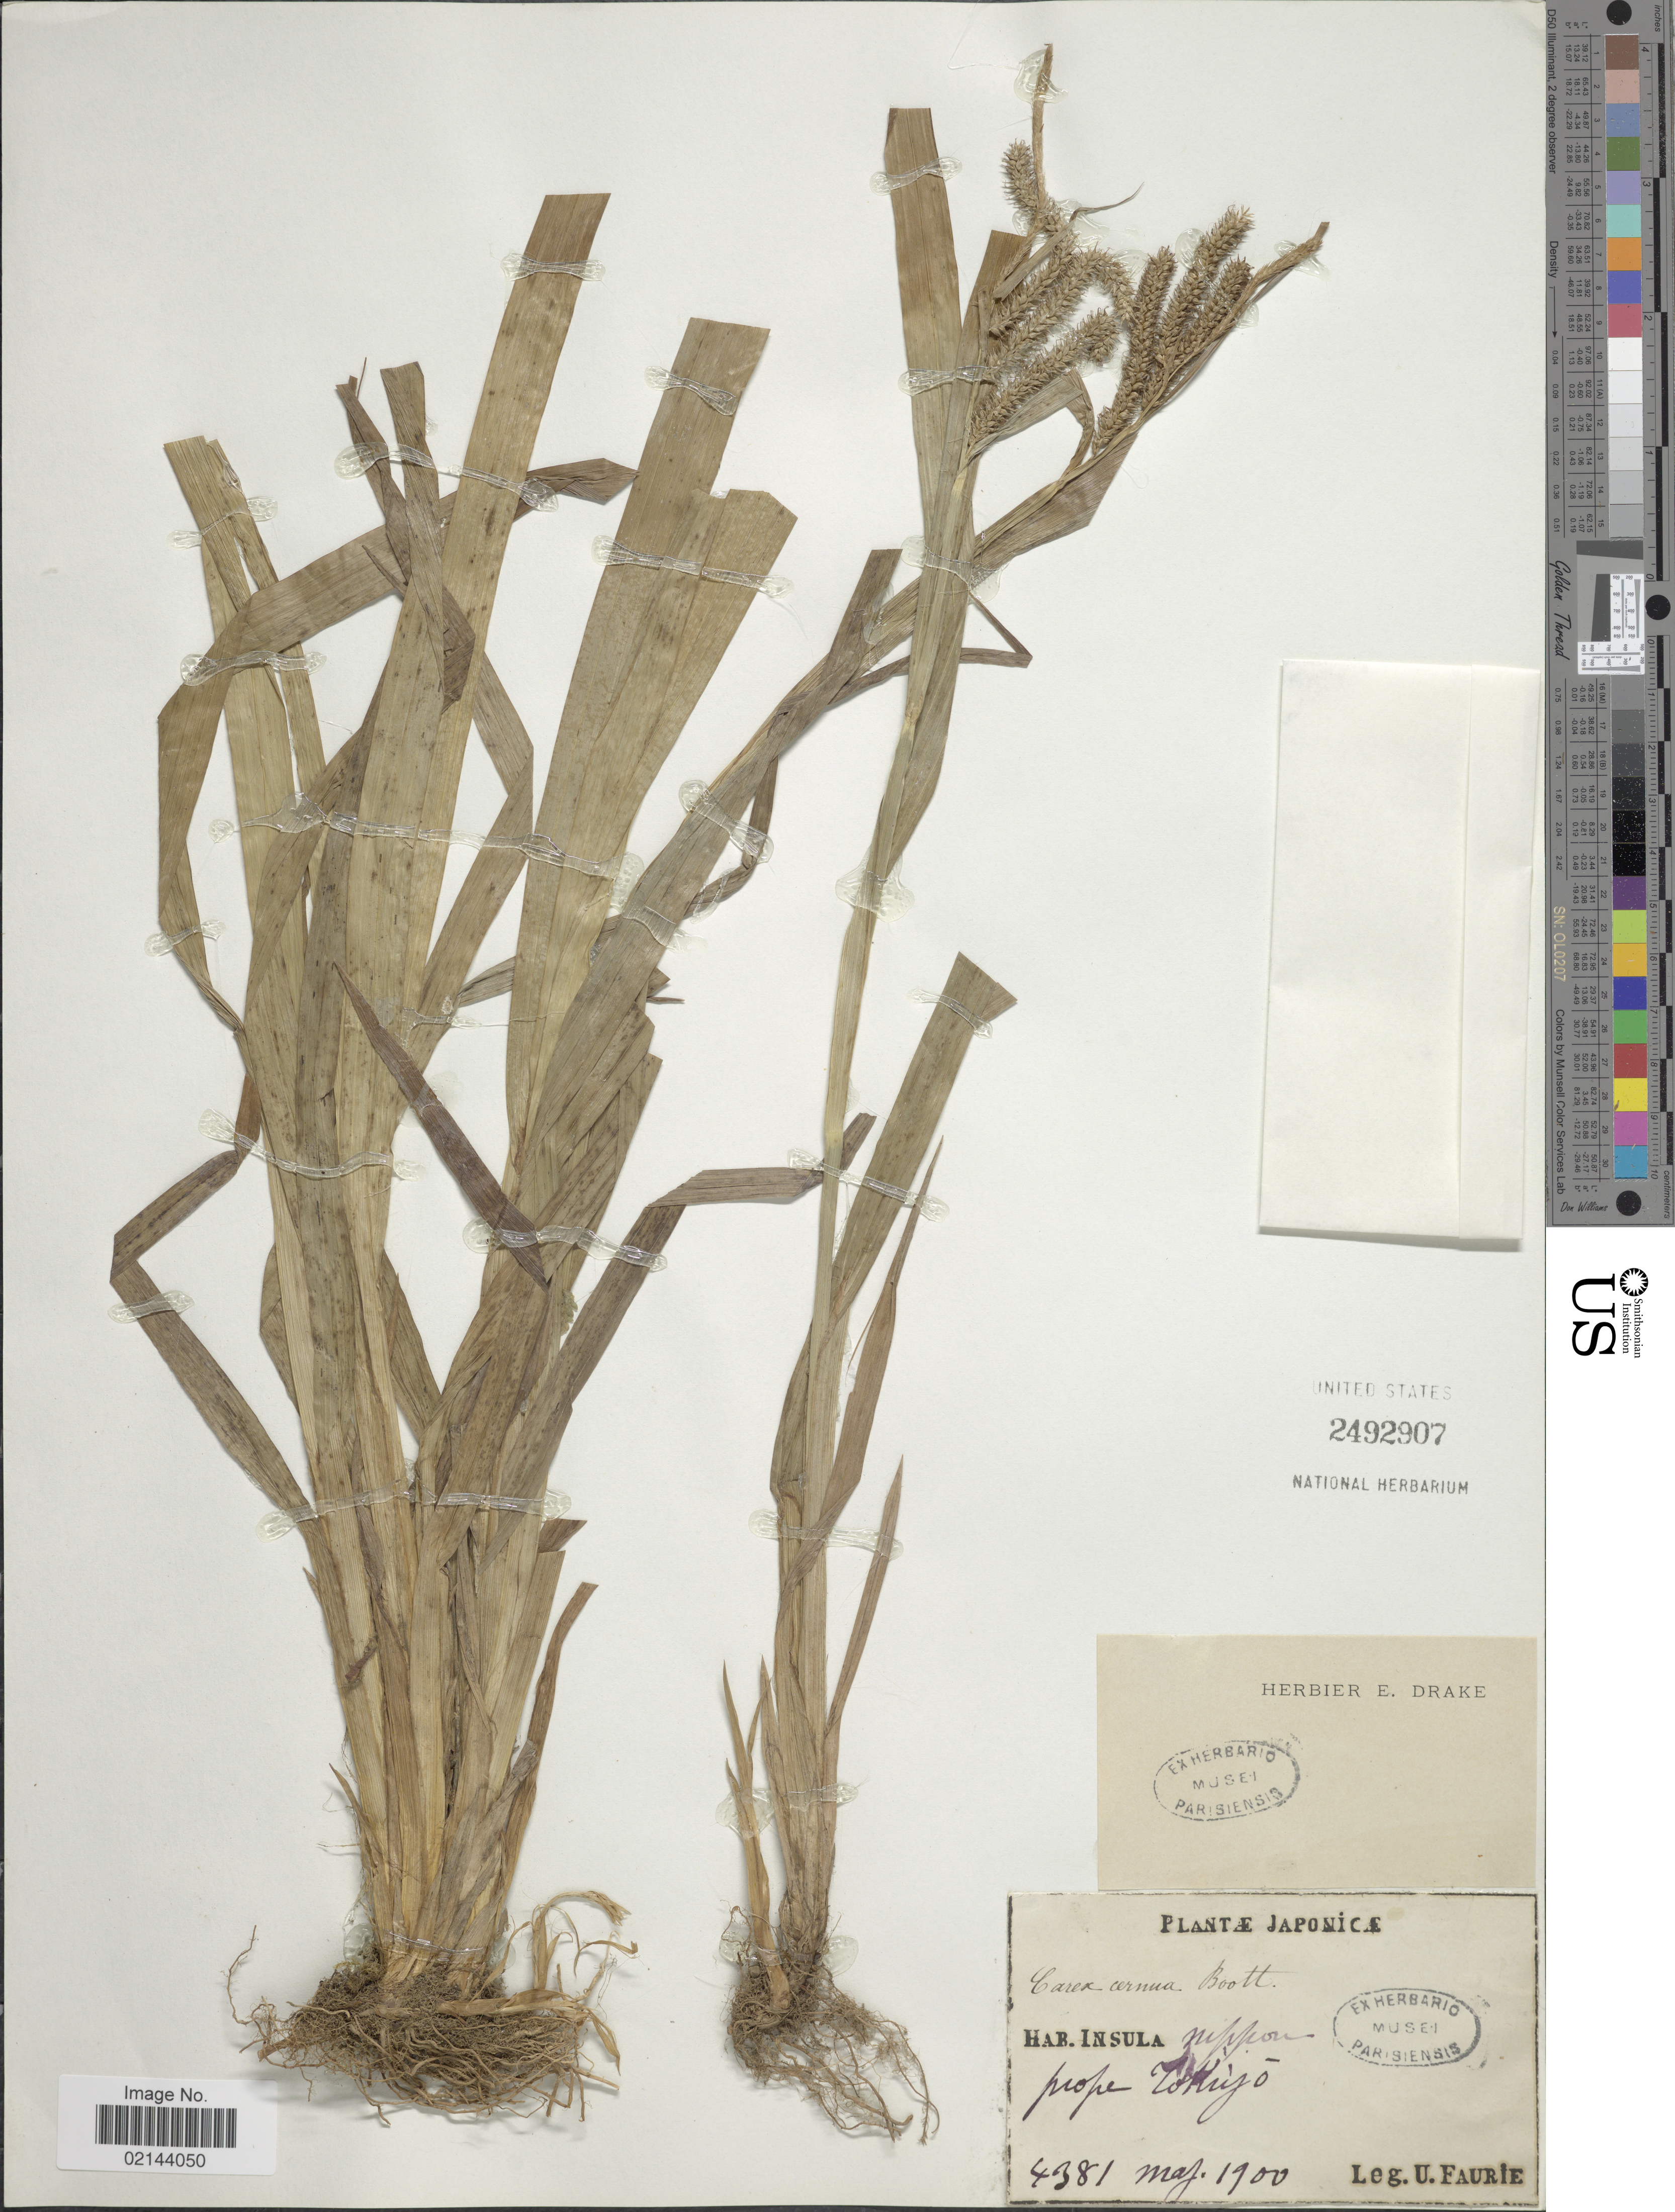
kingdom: Plantae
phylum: Tracheophyta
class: Liliopsida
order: Poales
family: Cyperaceae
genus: Carex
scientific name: Carex alliiformis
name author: C.B. Clarke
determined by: Strong, Mark T., (BOT), Smithsonian Institution - National Museum of Natural History (UNITED STATES)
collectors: U. Faurie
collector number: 4381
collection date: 1900-05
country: Japan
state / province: Tokyo, Federal City of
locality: Nippon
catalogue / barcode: US 2492907